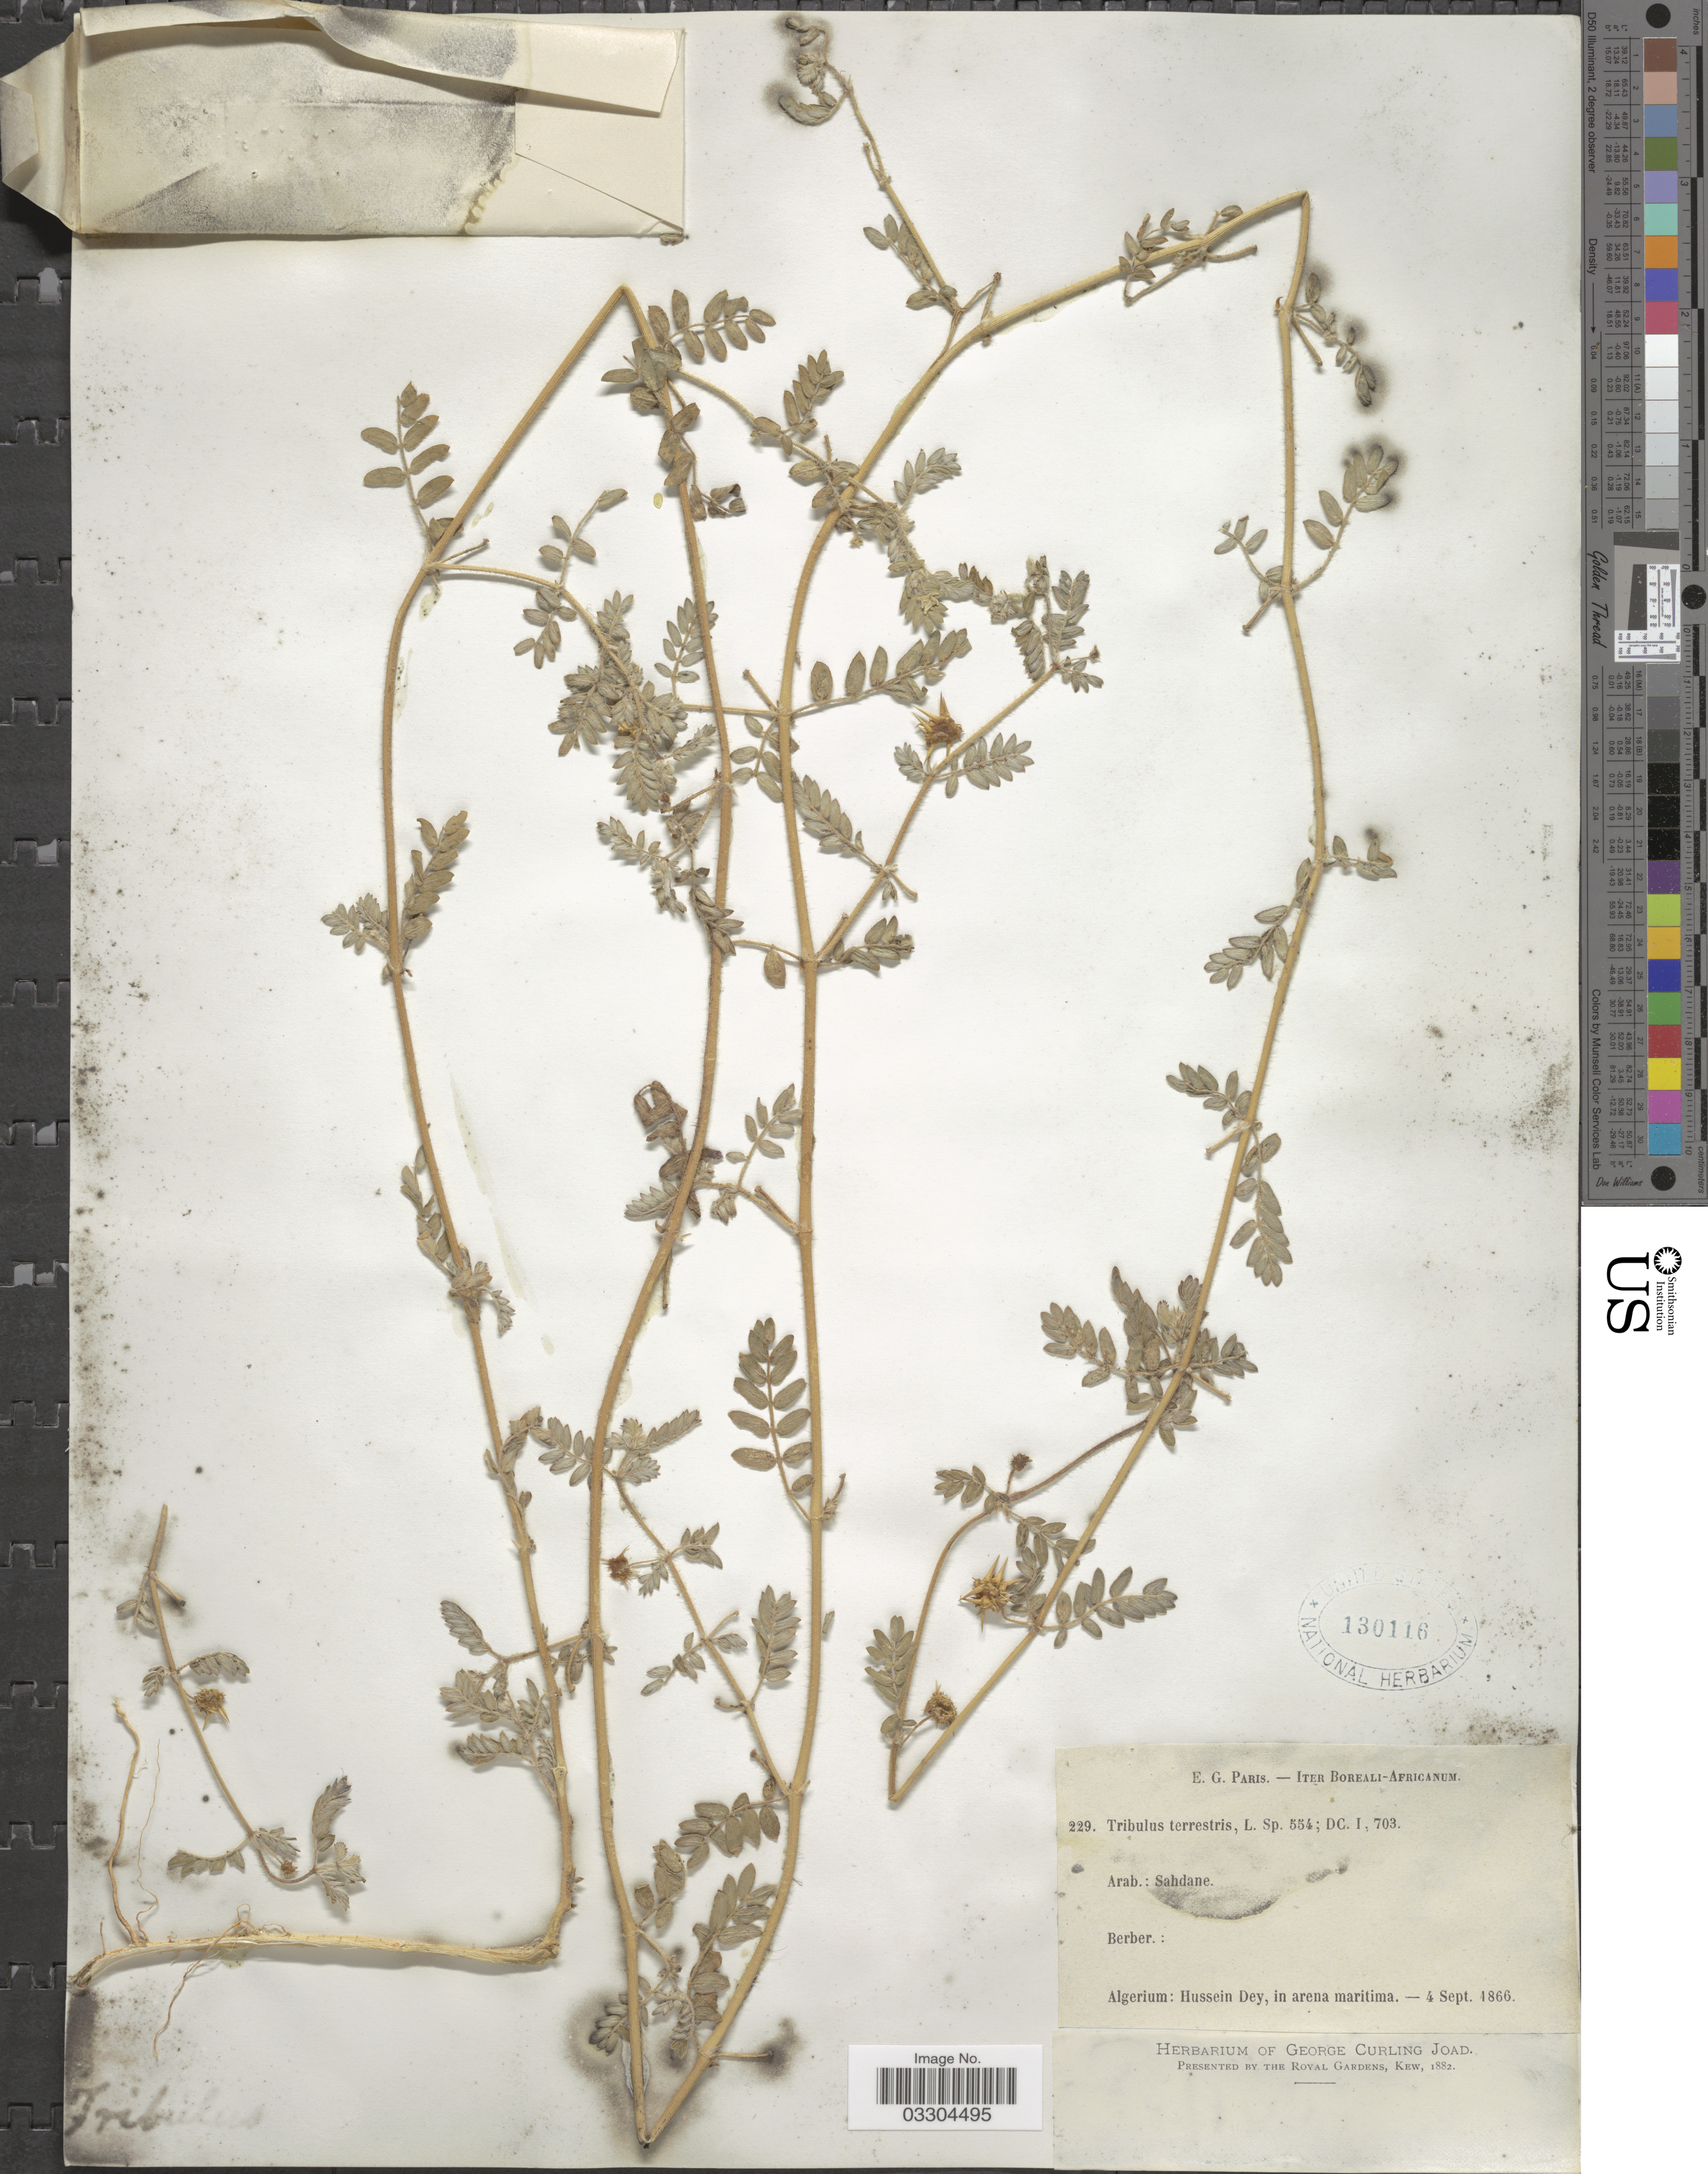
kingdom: Plantae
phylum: Tracheophyta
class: Magnoliopsida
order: Zygophyllales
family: Zygophyllaceae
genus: Tribulus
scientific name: Tribulus terrestris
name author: L.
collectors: Paris, E.G.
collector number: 229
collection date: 1866-09-04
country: Algeria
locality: Algerium: Hussein Dey, in arena maritima.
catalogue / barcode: US 130116